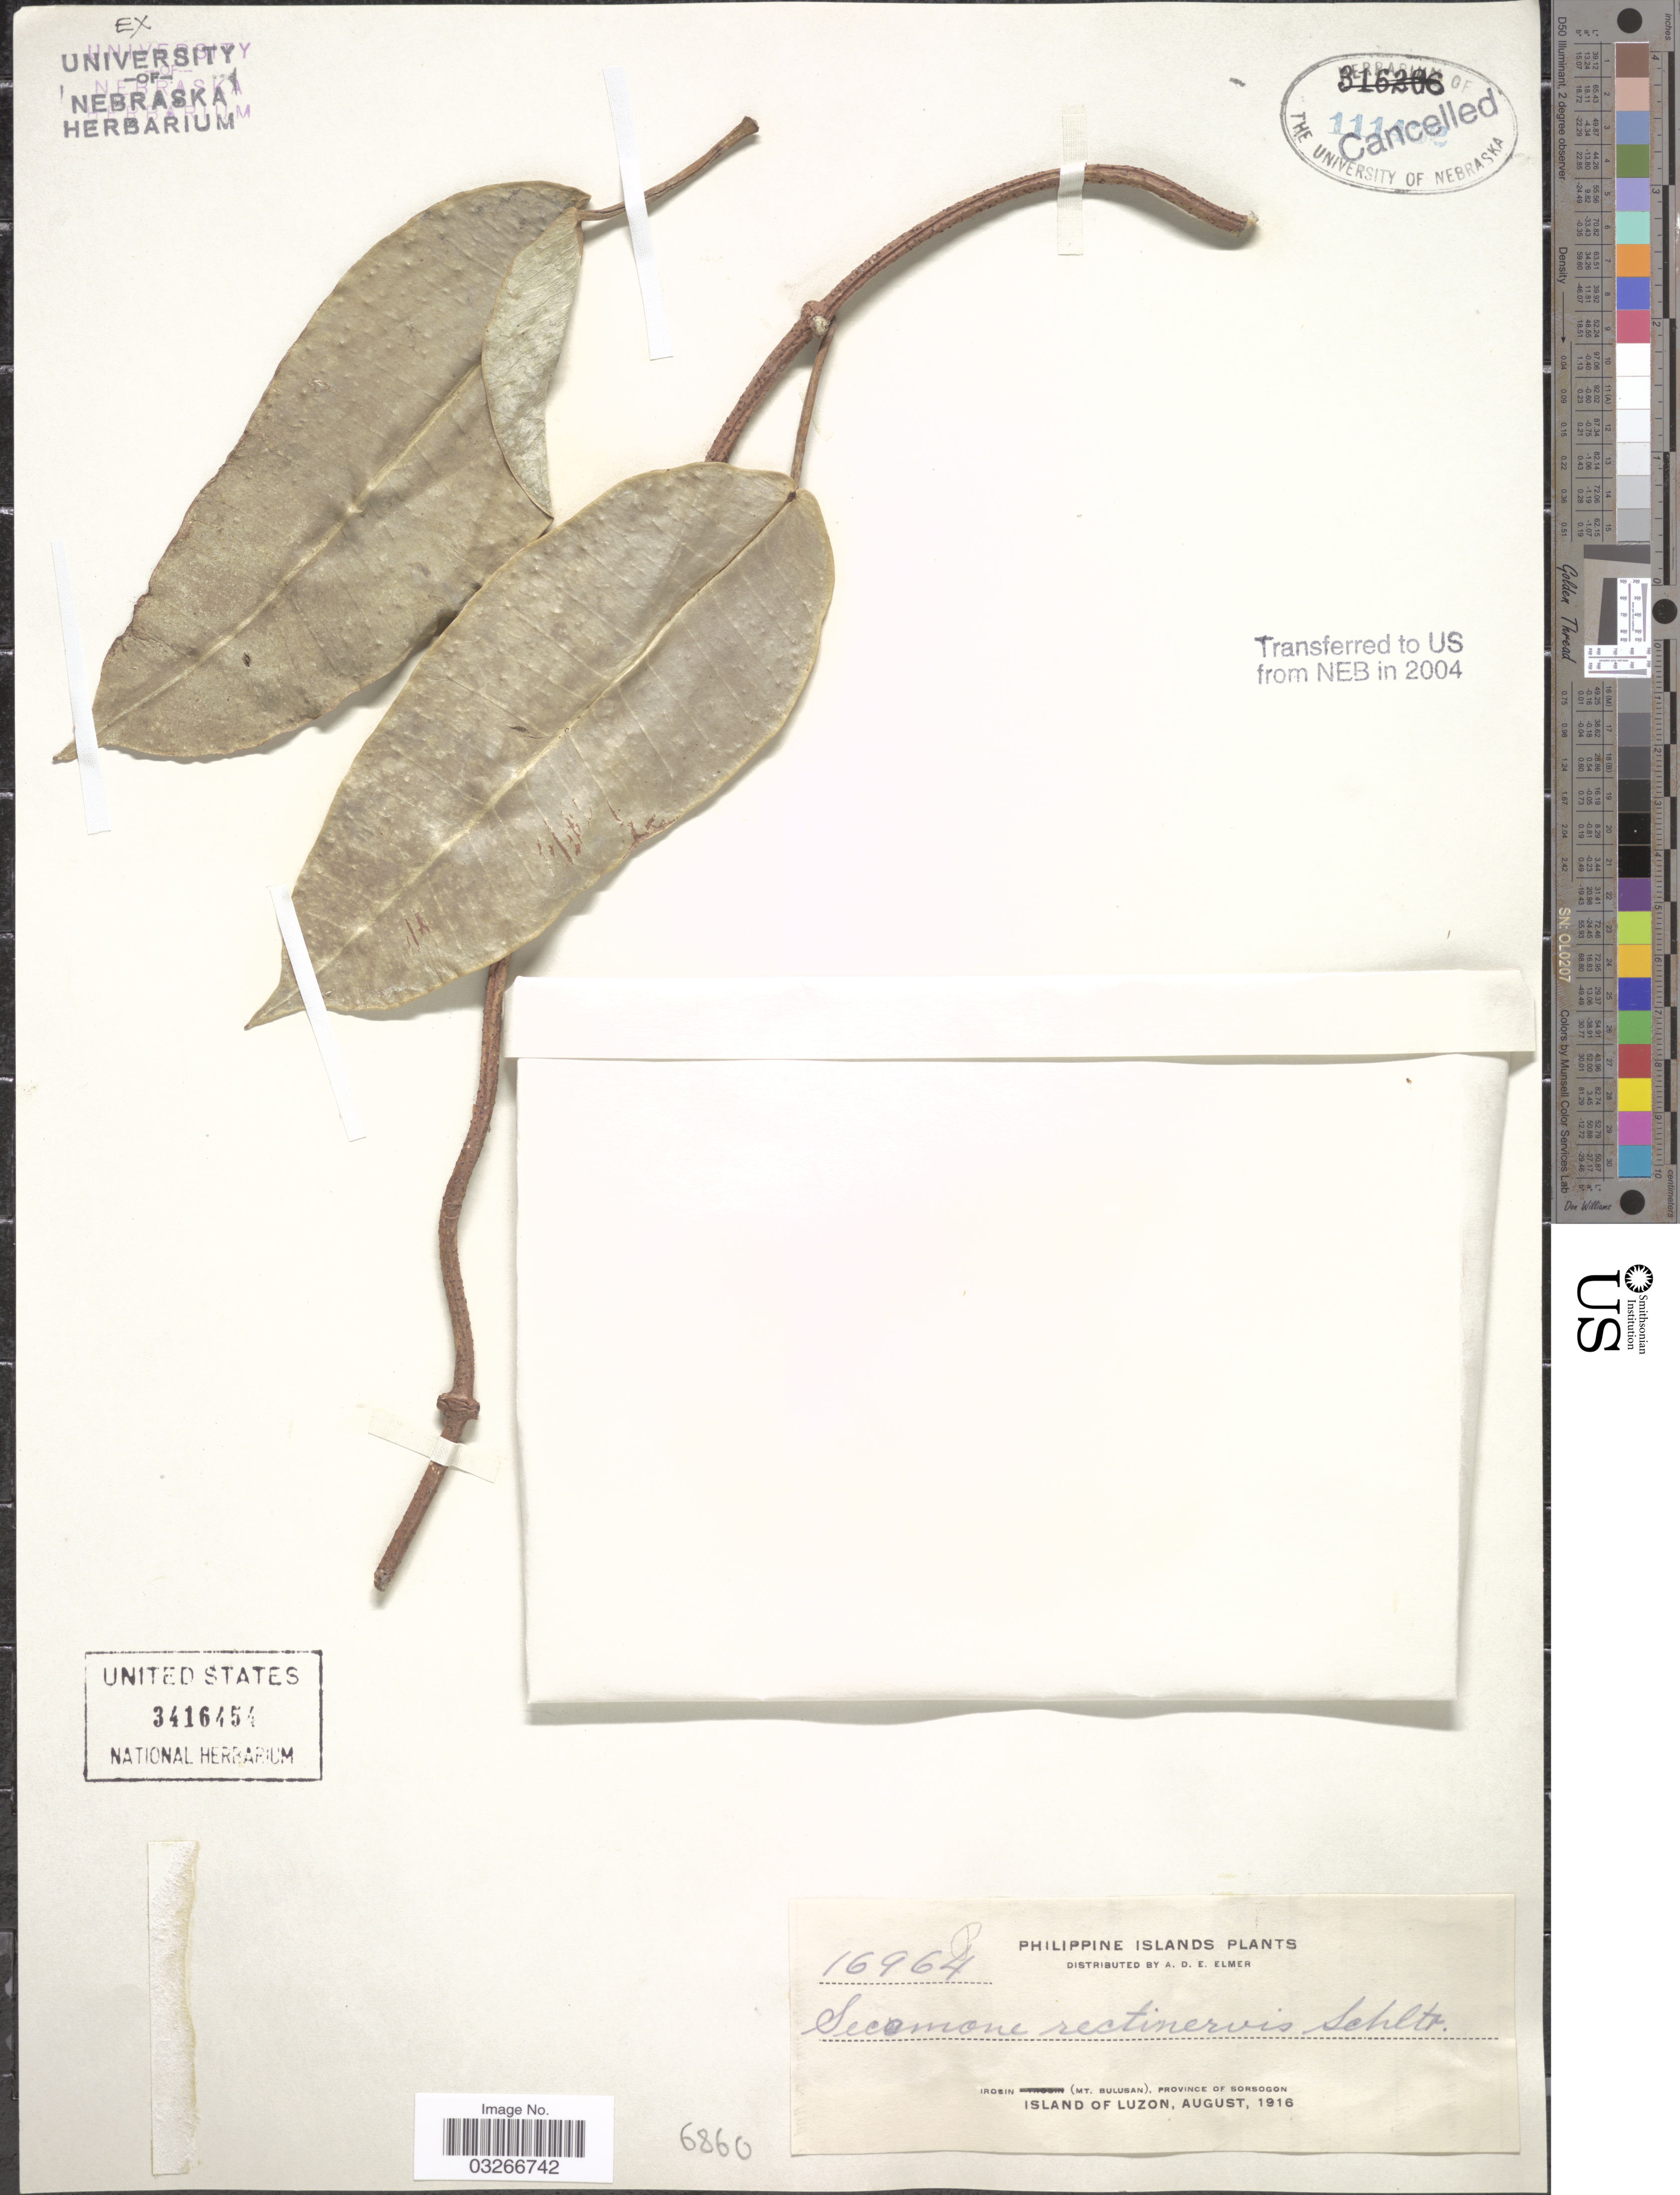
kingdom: Plantae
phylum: Tracheophyta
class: Magnoliopsida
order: Gentianales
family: Apocynaceae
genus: Secamone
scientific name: Secamone rectinervis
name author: Schltr.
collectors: A. D. E. Elmer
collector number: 16964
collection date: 1916-08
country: Philippines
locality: Philippine Islands, Irosin (Mt. Bulusan), Province of Sorsogon, Island of Luzon.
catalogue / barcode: US 3416454